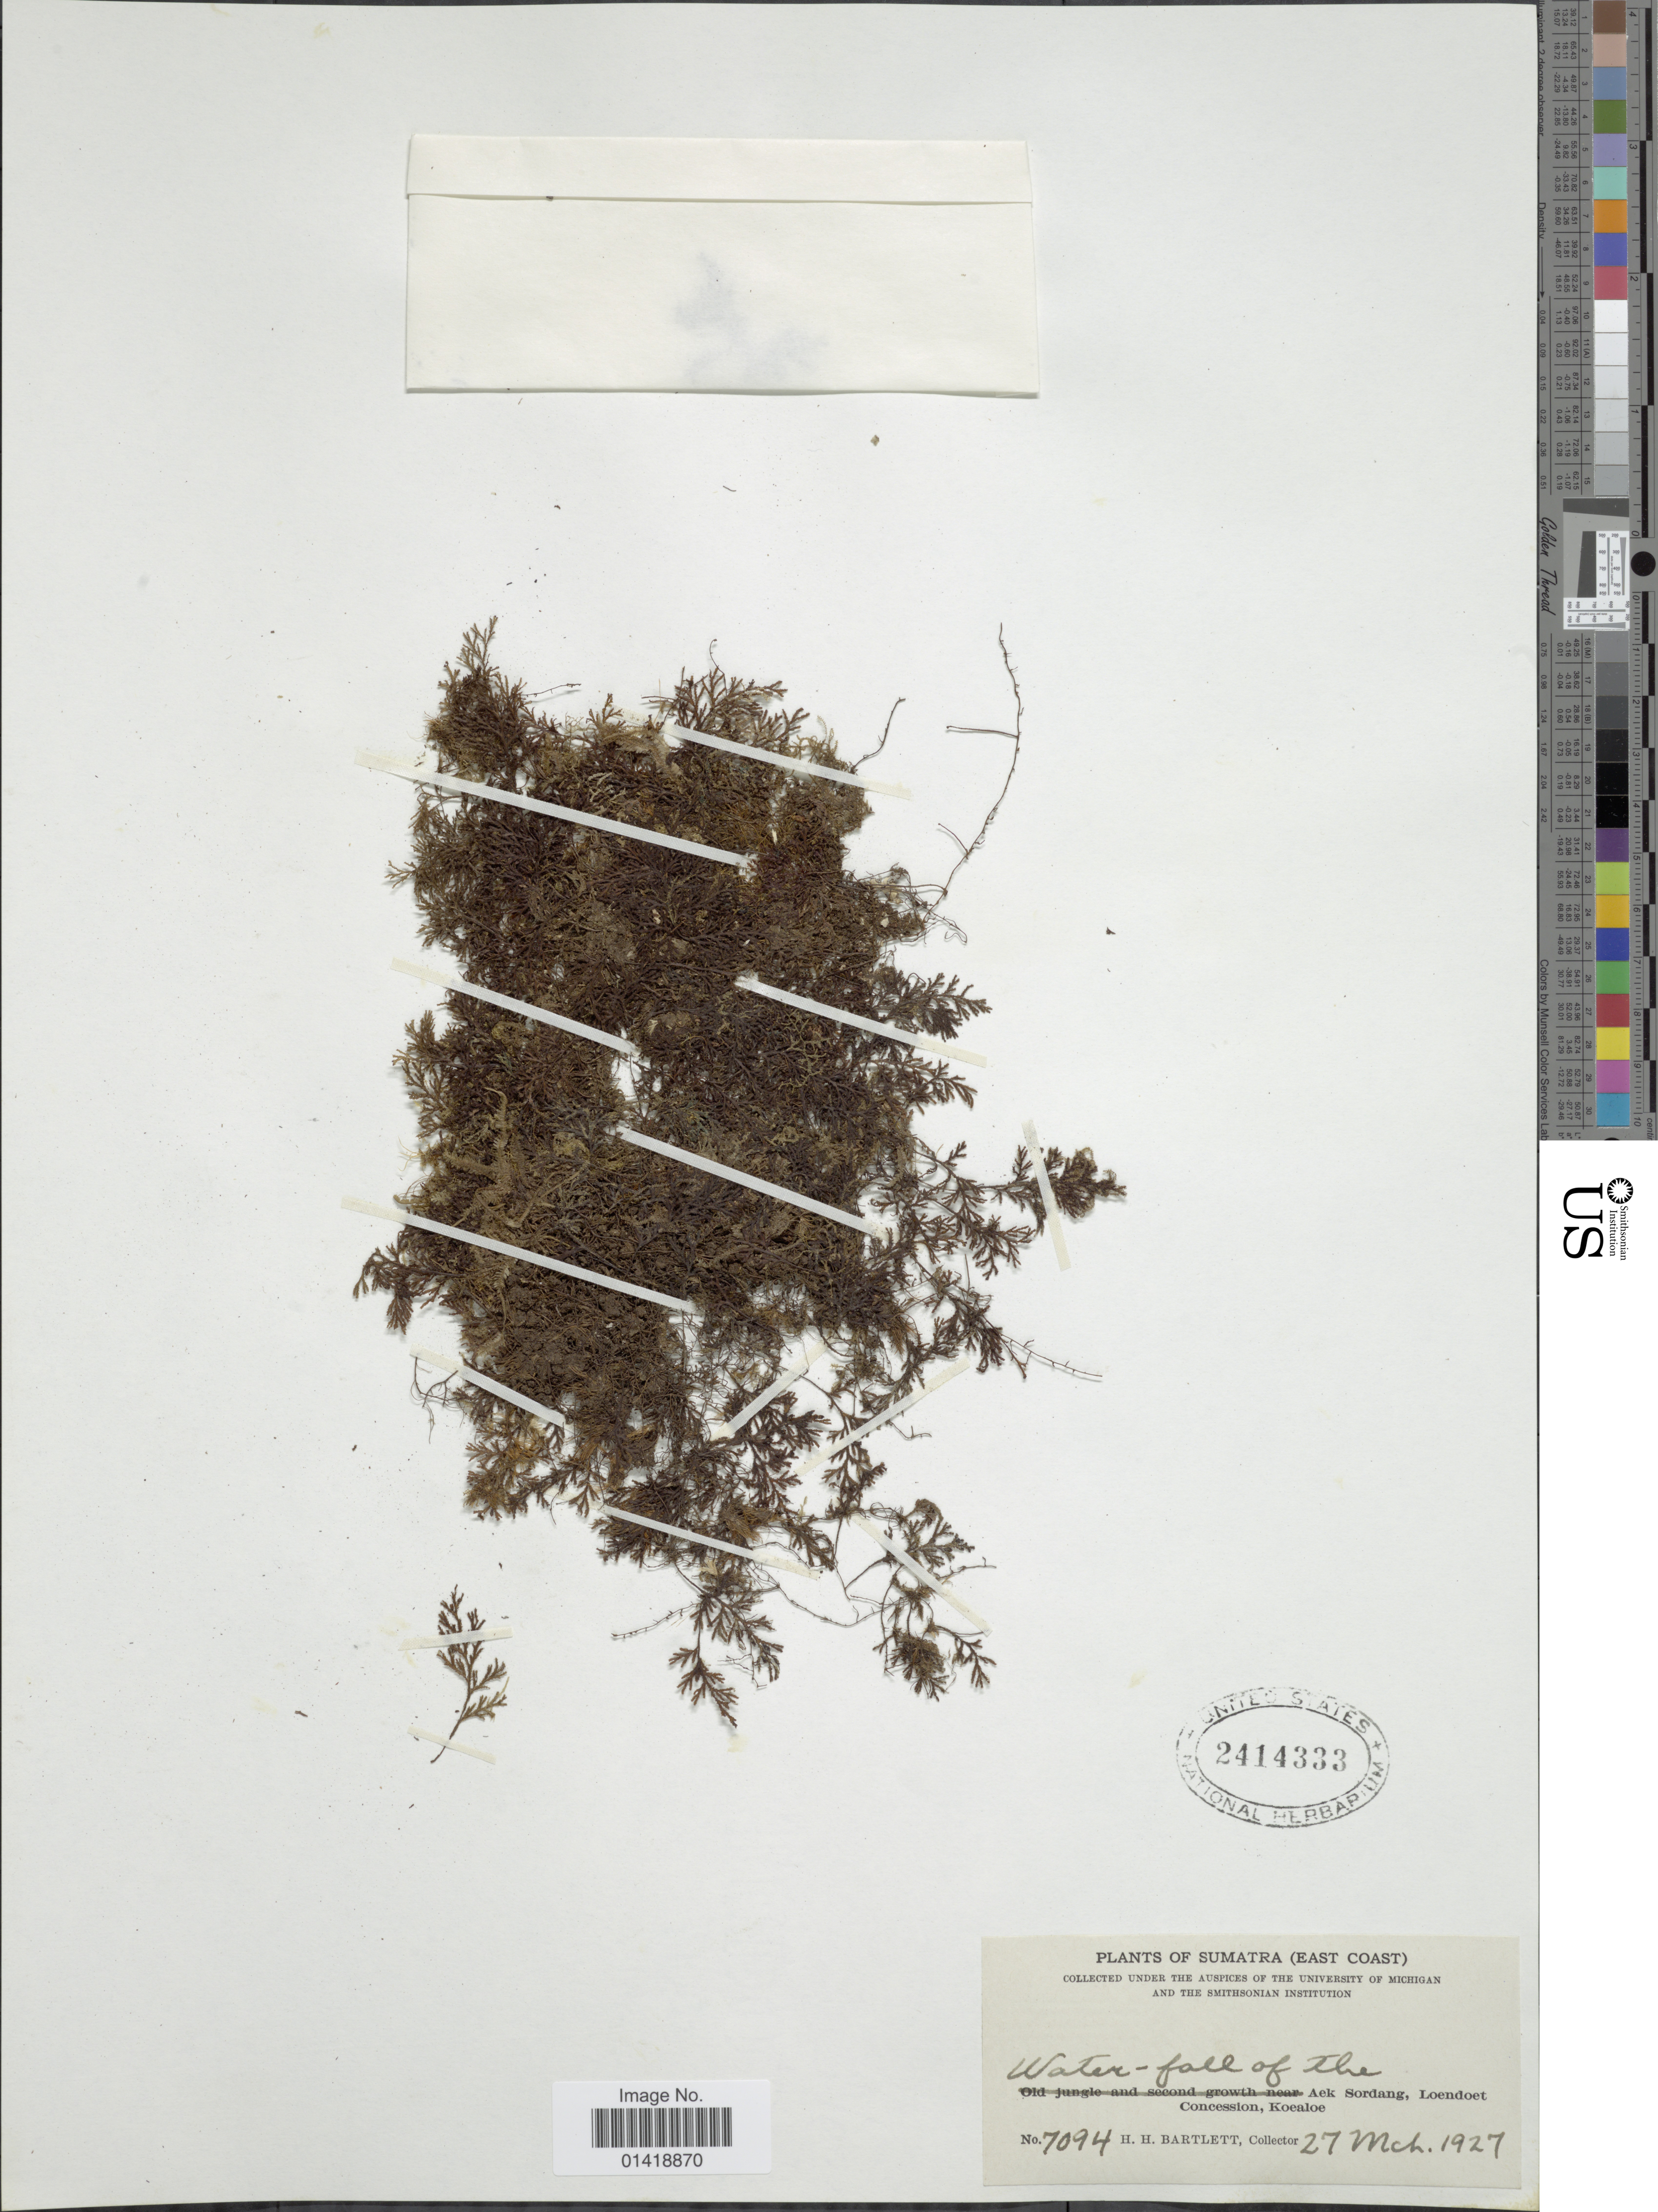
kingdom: Plantae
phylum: Tracheophyta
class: Polypodiopsida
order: Hymenophyllales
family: Hymenophyllaceae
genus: Hymenophyllum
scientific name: Hymenophyllum sp.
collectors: H. H. Bartlett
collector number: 7094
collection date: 1927-03-27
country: Indonesia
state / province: Sumatra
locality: Sumatra (East Coast). Water-fall of the Aek Sordang, Loendoet. Concession, Koealoe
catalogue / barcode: US 2414333